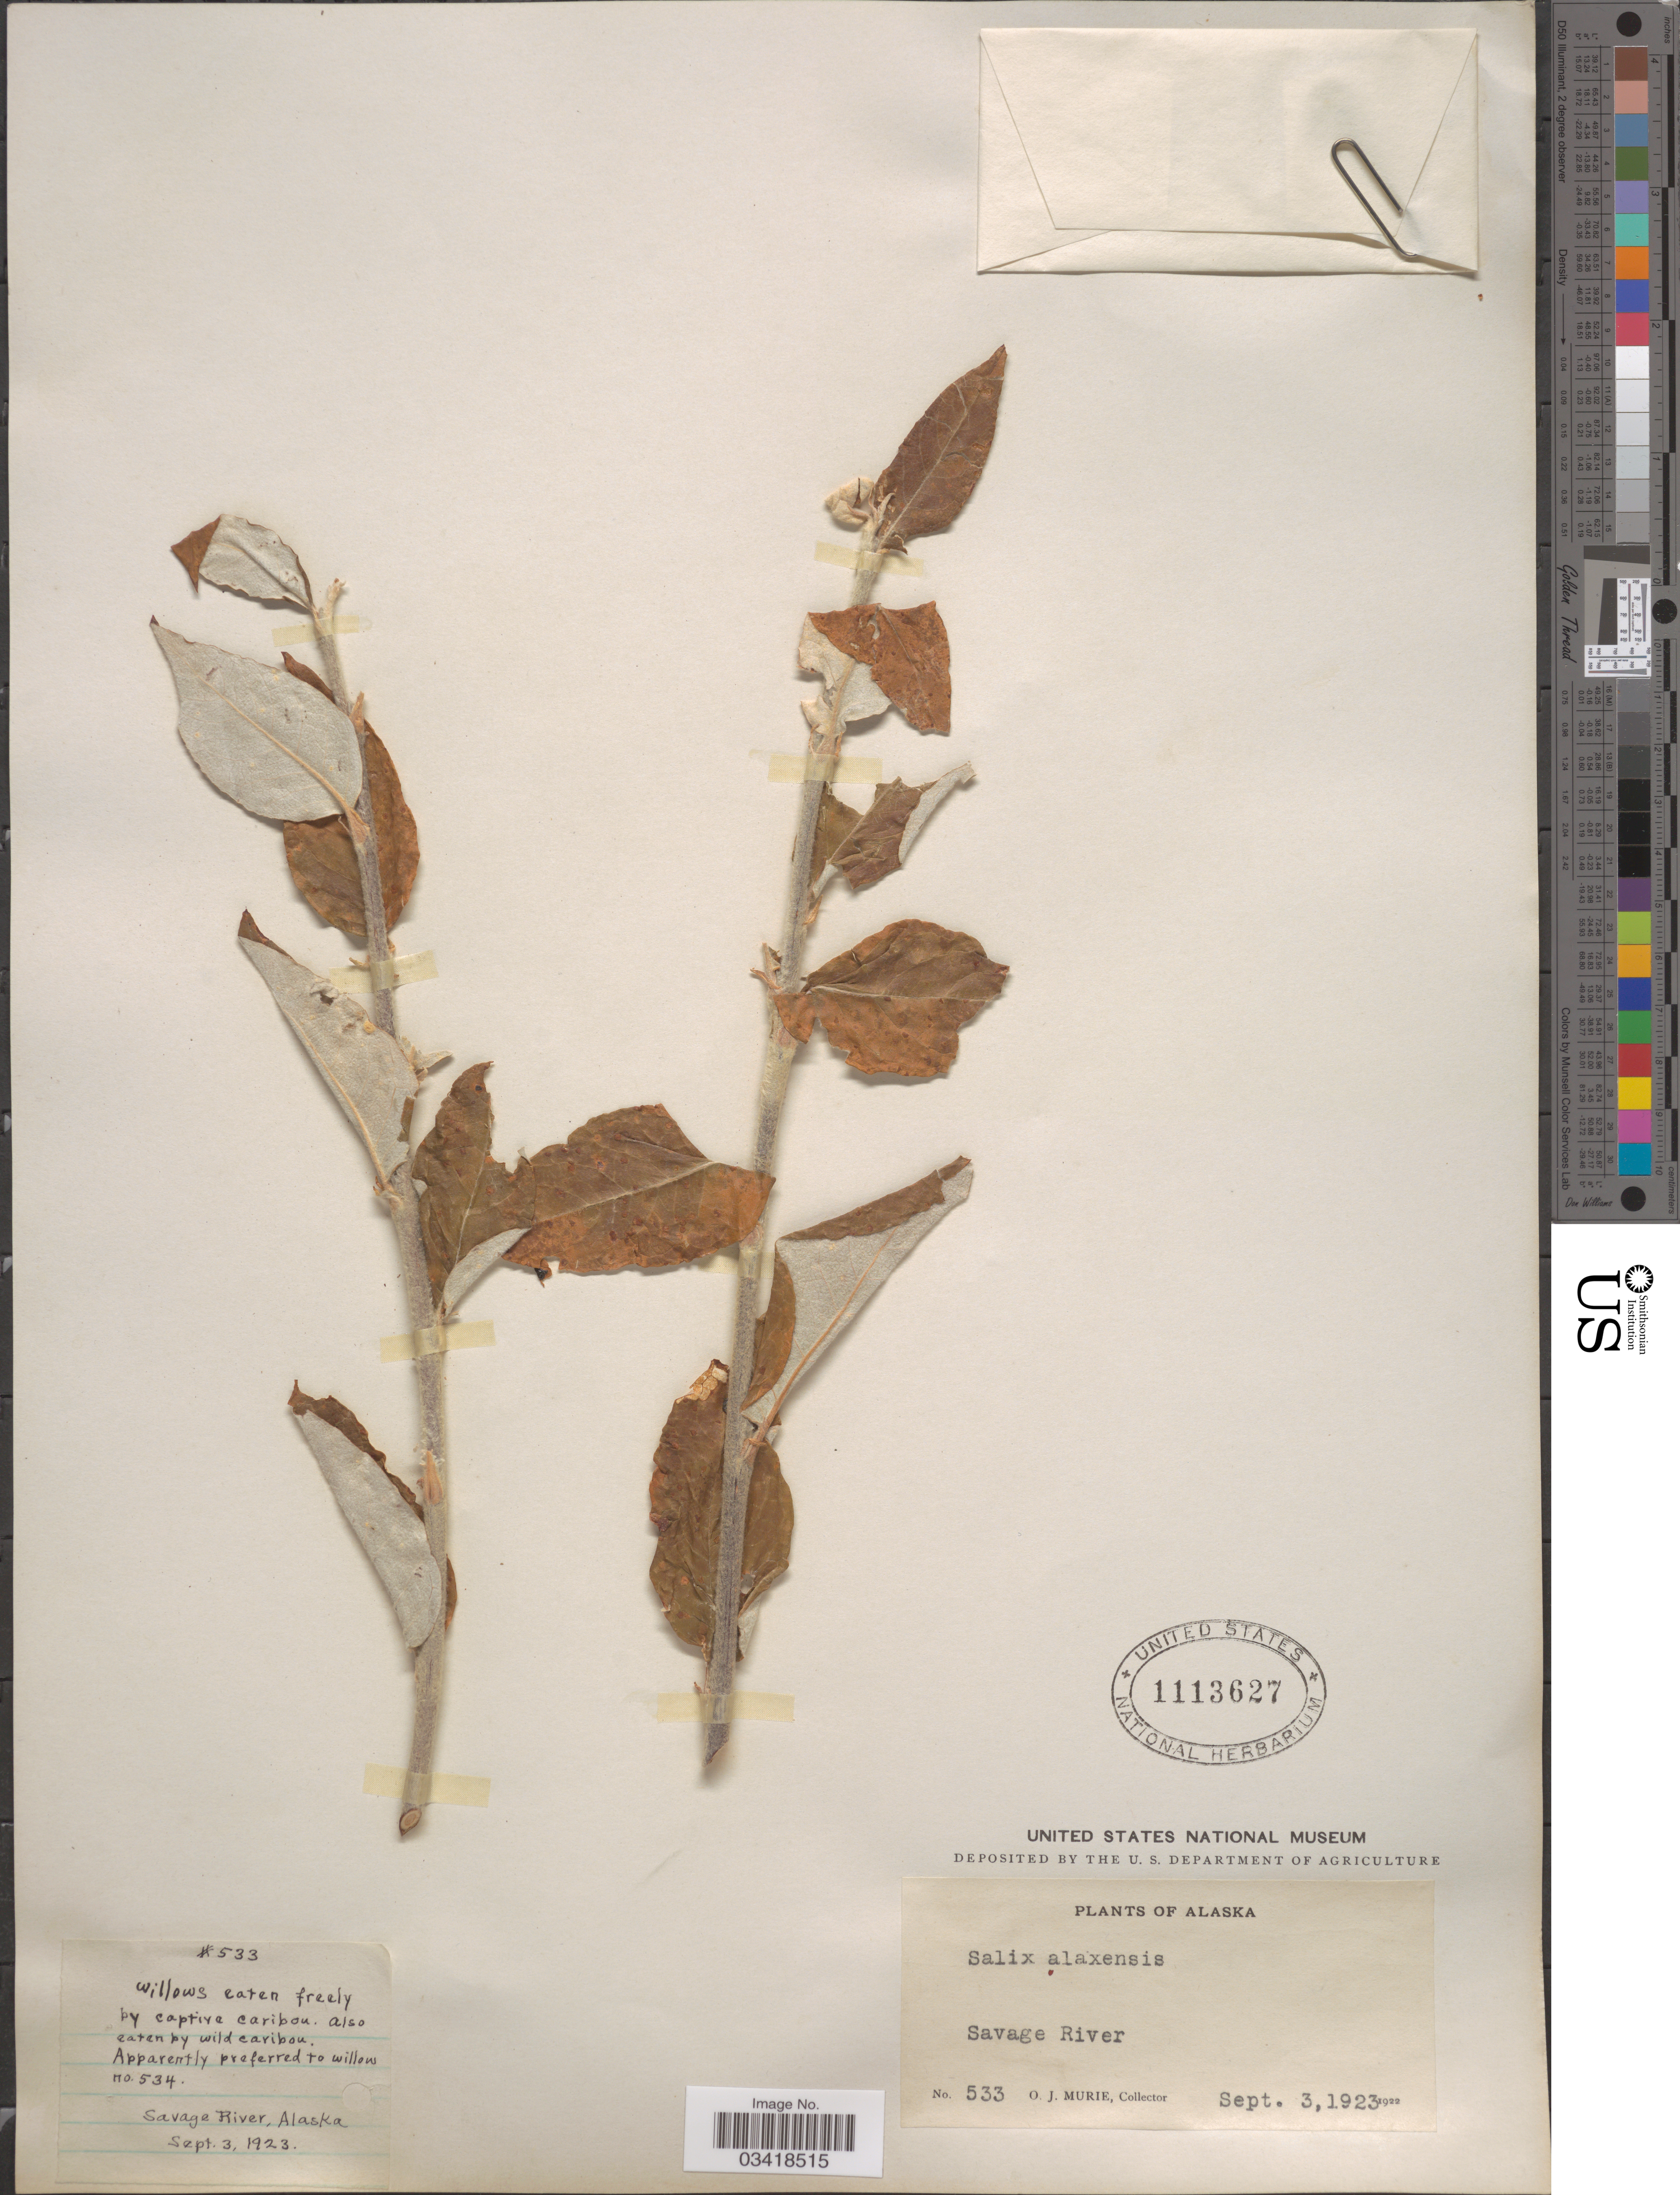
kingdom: Plantae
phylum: Tracheophyta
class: Magnoliopsida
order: Malpighiales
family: Salicaceae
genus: Salix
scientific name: Salix alaxensis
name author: (Andersson) Coville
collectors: O. Murie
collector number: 533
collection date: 1923-09-03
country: United States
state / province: Alaska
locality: Savage River.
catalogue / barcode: US 1113627